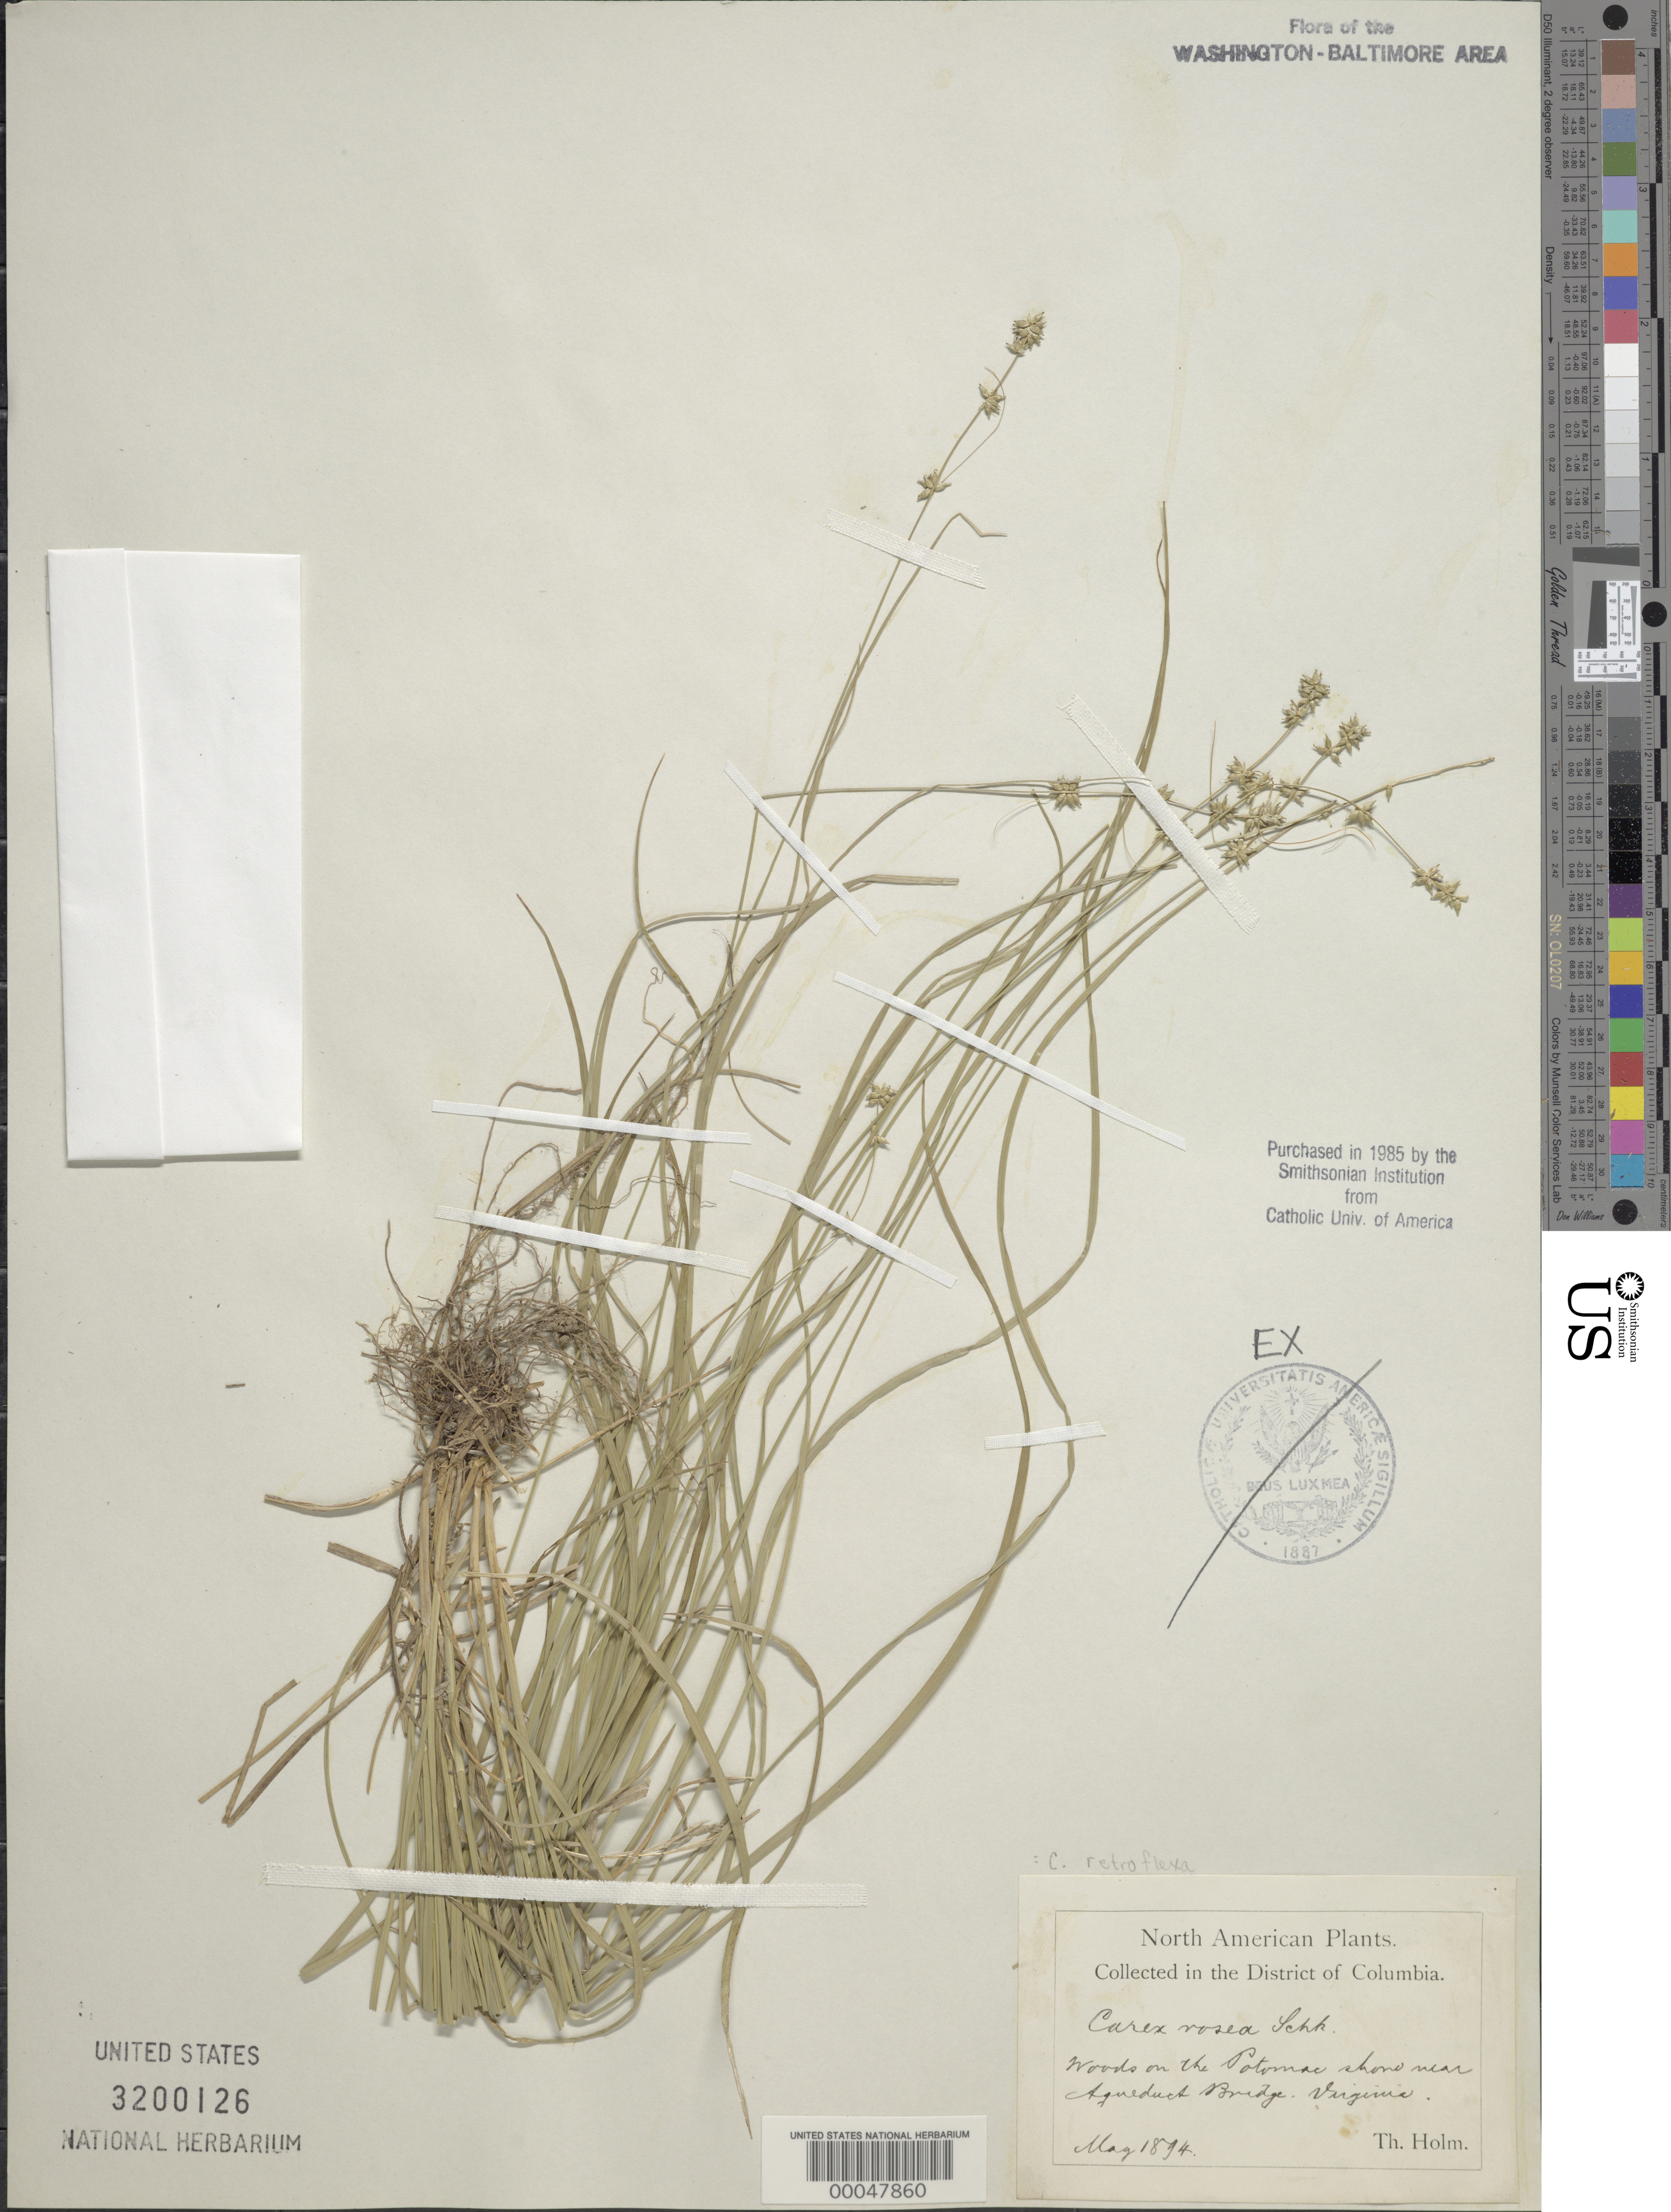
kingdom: Plantae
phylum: Tracheophyta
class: Liliopsida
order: Poales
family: Cyperaceae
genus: Carex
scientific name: Carex retroflexa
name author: Muhl. ex Willd.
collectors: T. Holm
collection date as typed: May 1894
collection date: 1894-05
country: United States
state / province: Virginia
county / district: Fairfax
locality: Near Aqueduct Bridge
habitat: Woods on the potomac shore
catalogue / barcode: US 3200126